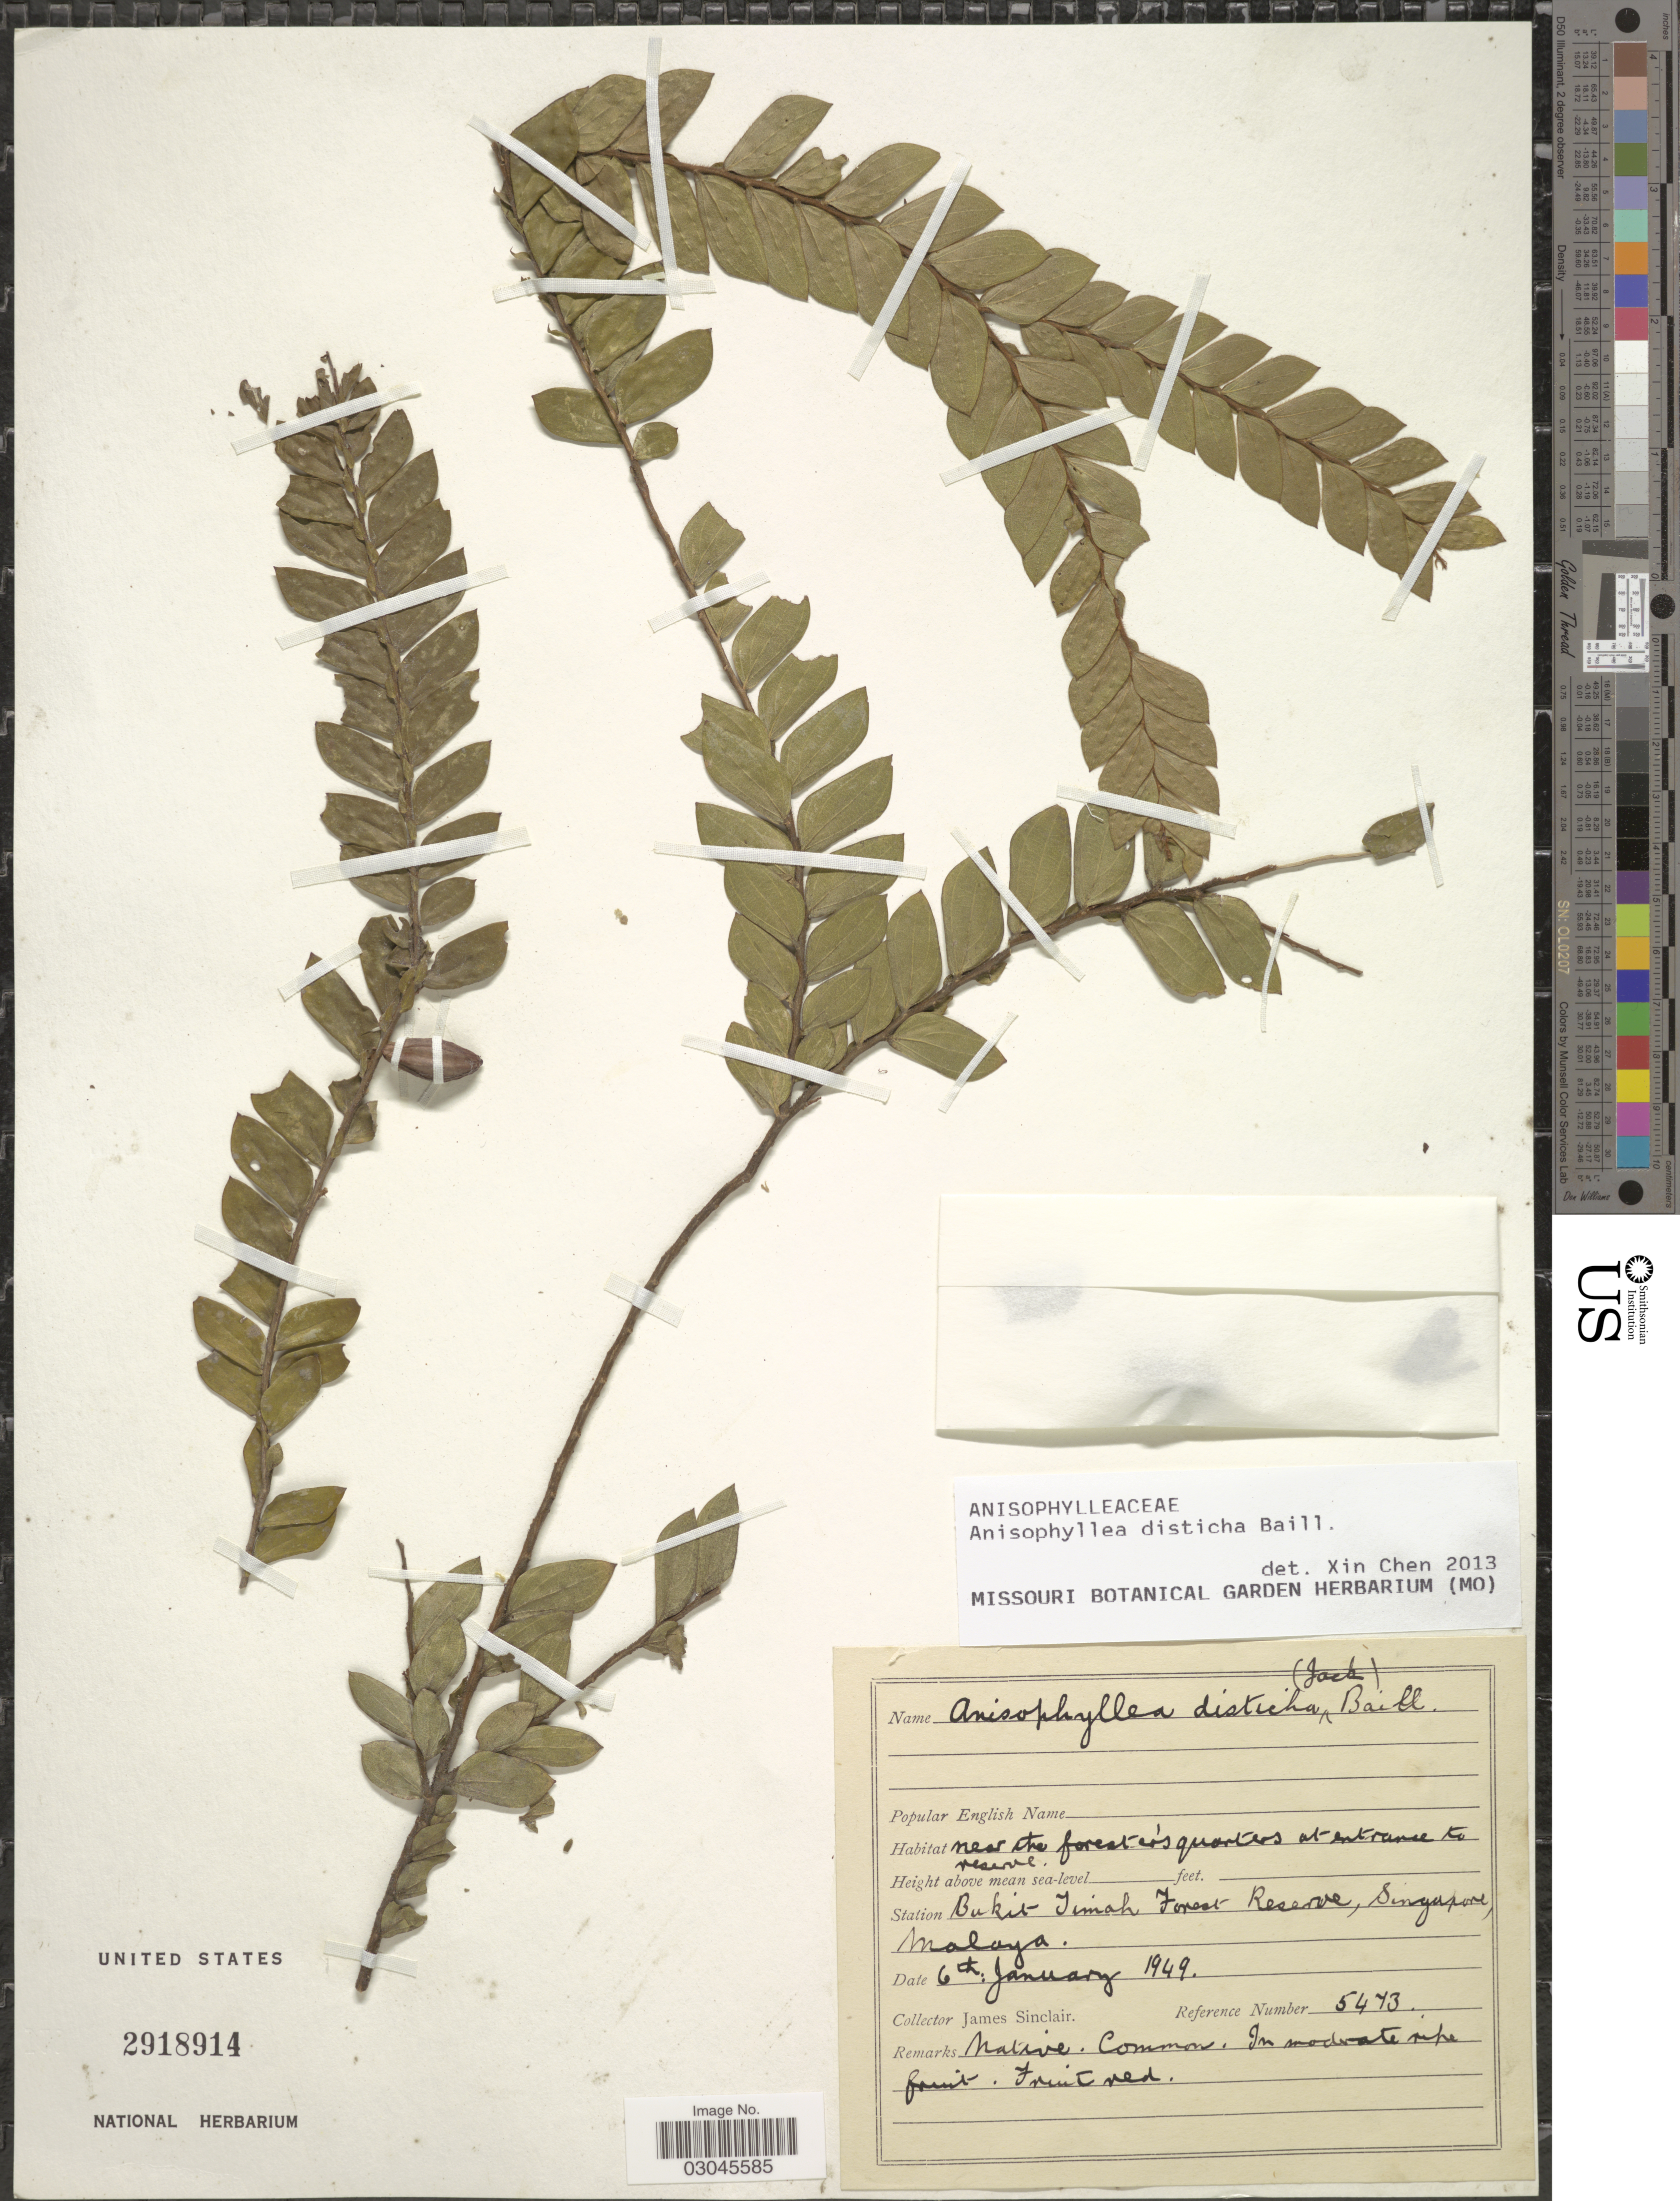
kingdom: Plantae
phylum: Tracheophyta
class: Magnoliopsida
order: Cucurbitales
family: Anisophylleaceae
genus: Anisophyllea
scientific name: Anisophyllea disticha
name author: (Jack) Baill.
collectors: J. Sinclair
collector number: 5473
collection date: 1949-01-06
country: Singapore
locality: Bukit Timah Forest Reserve, Malaya.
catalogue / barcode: US 2918914